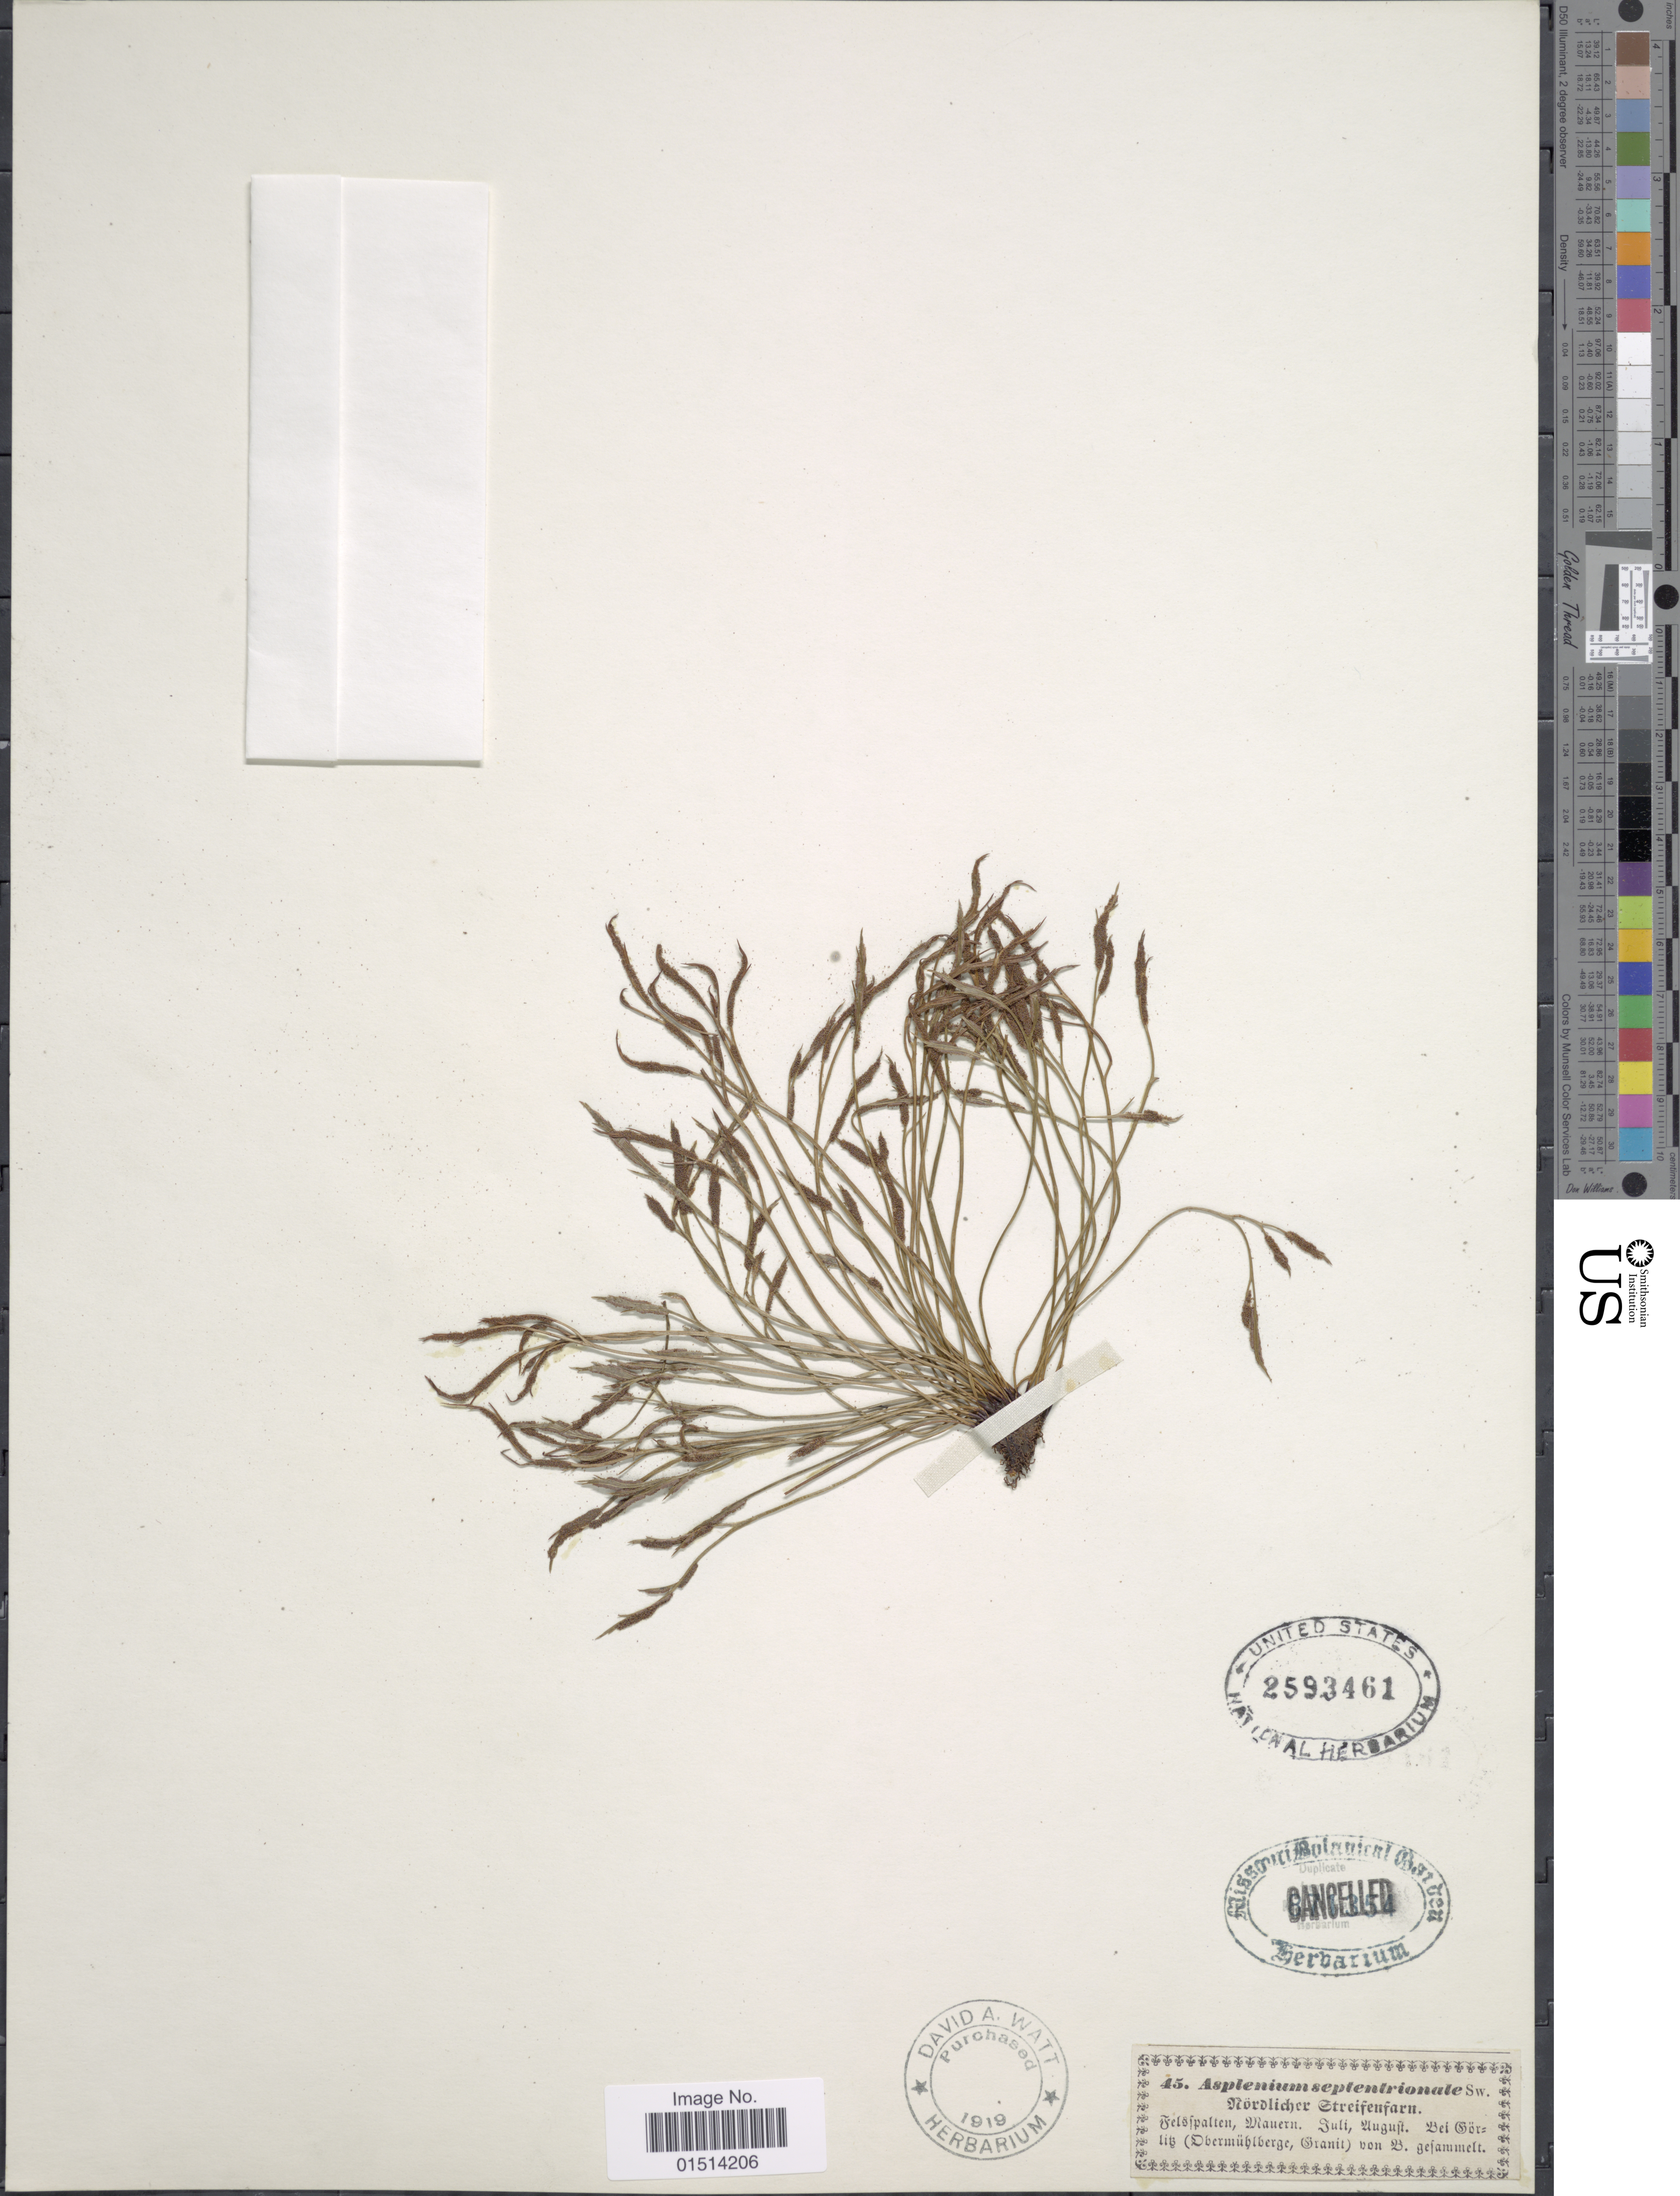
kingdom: Plantae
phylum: Tracheophyta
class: Polypodiopsida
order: Polypodiales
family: Aspleniaceae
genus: Asplenium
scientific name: Asplenium septentrionale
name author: (L.) Hoffm.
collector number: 45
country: Germany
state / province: Sachsen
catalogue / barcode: US 2593461